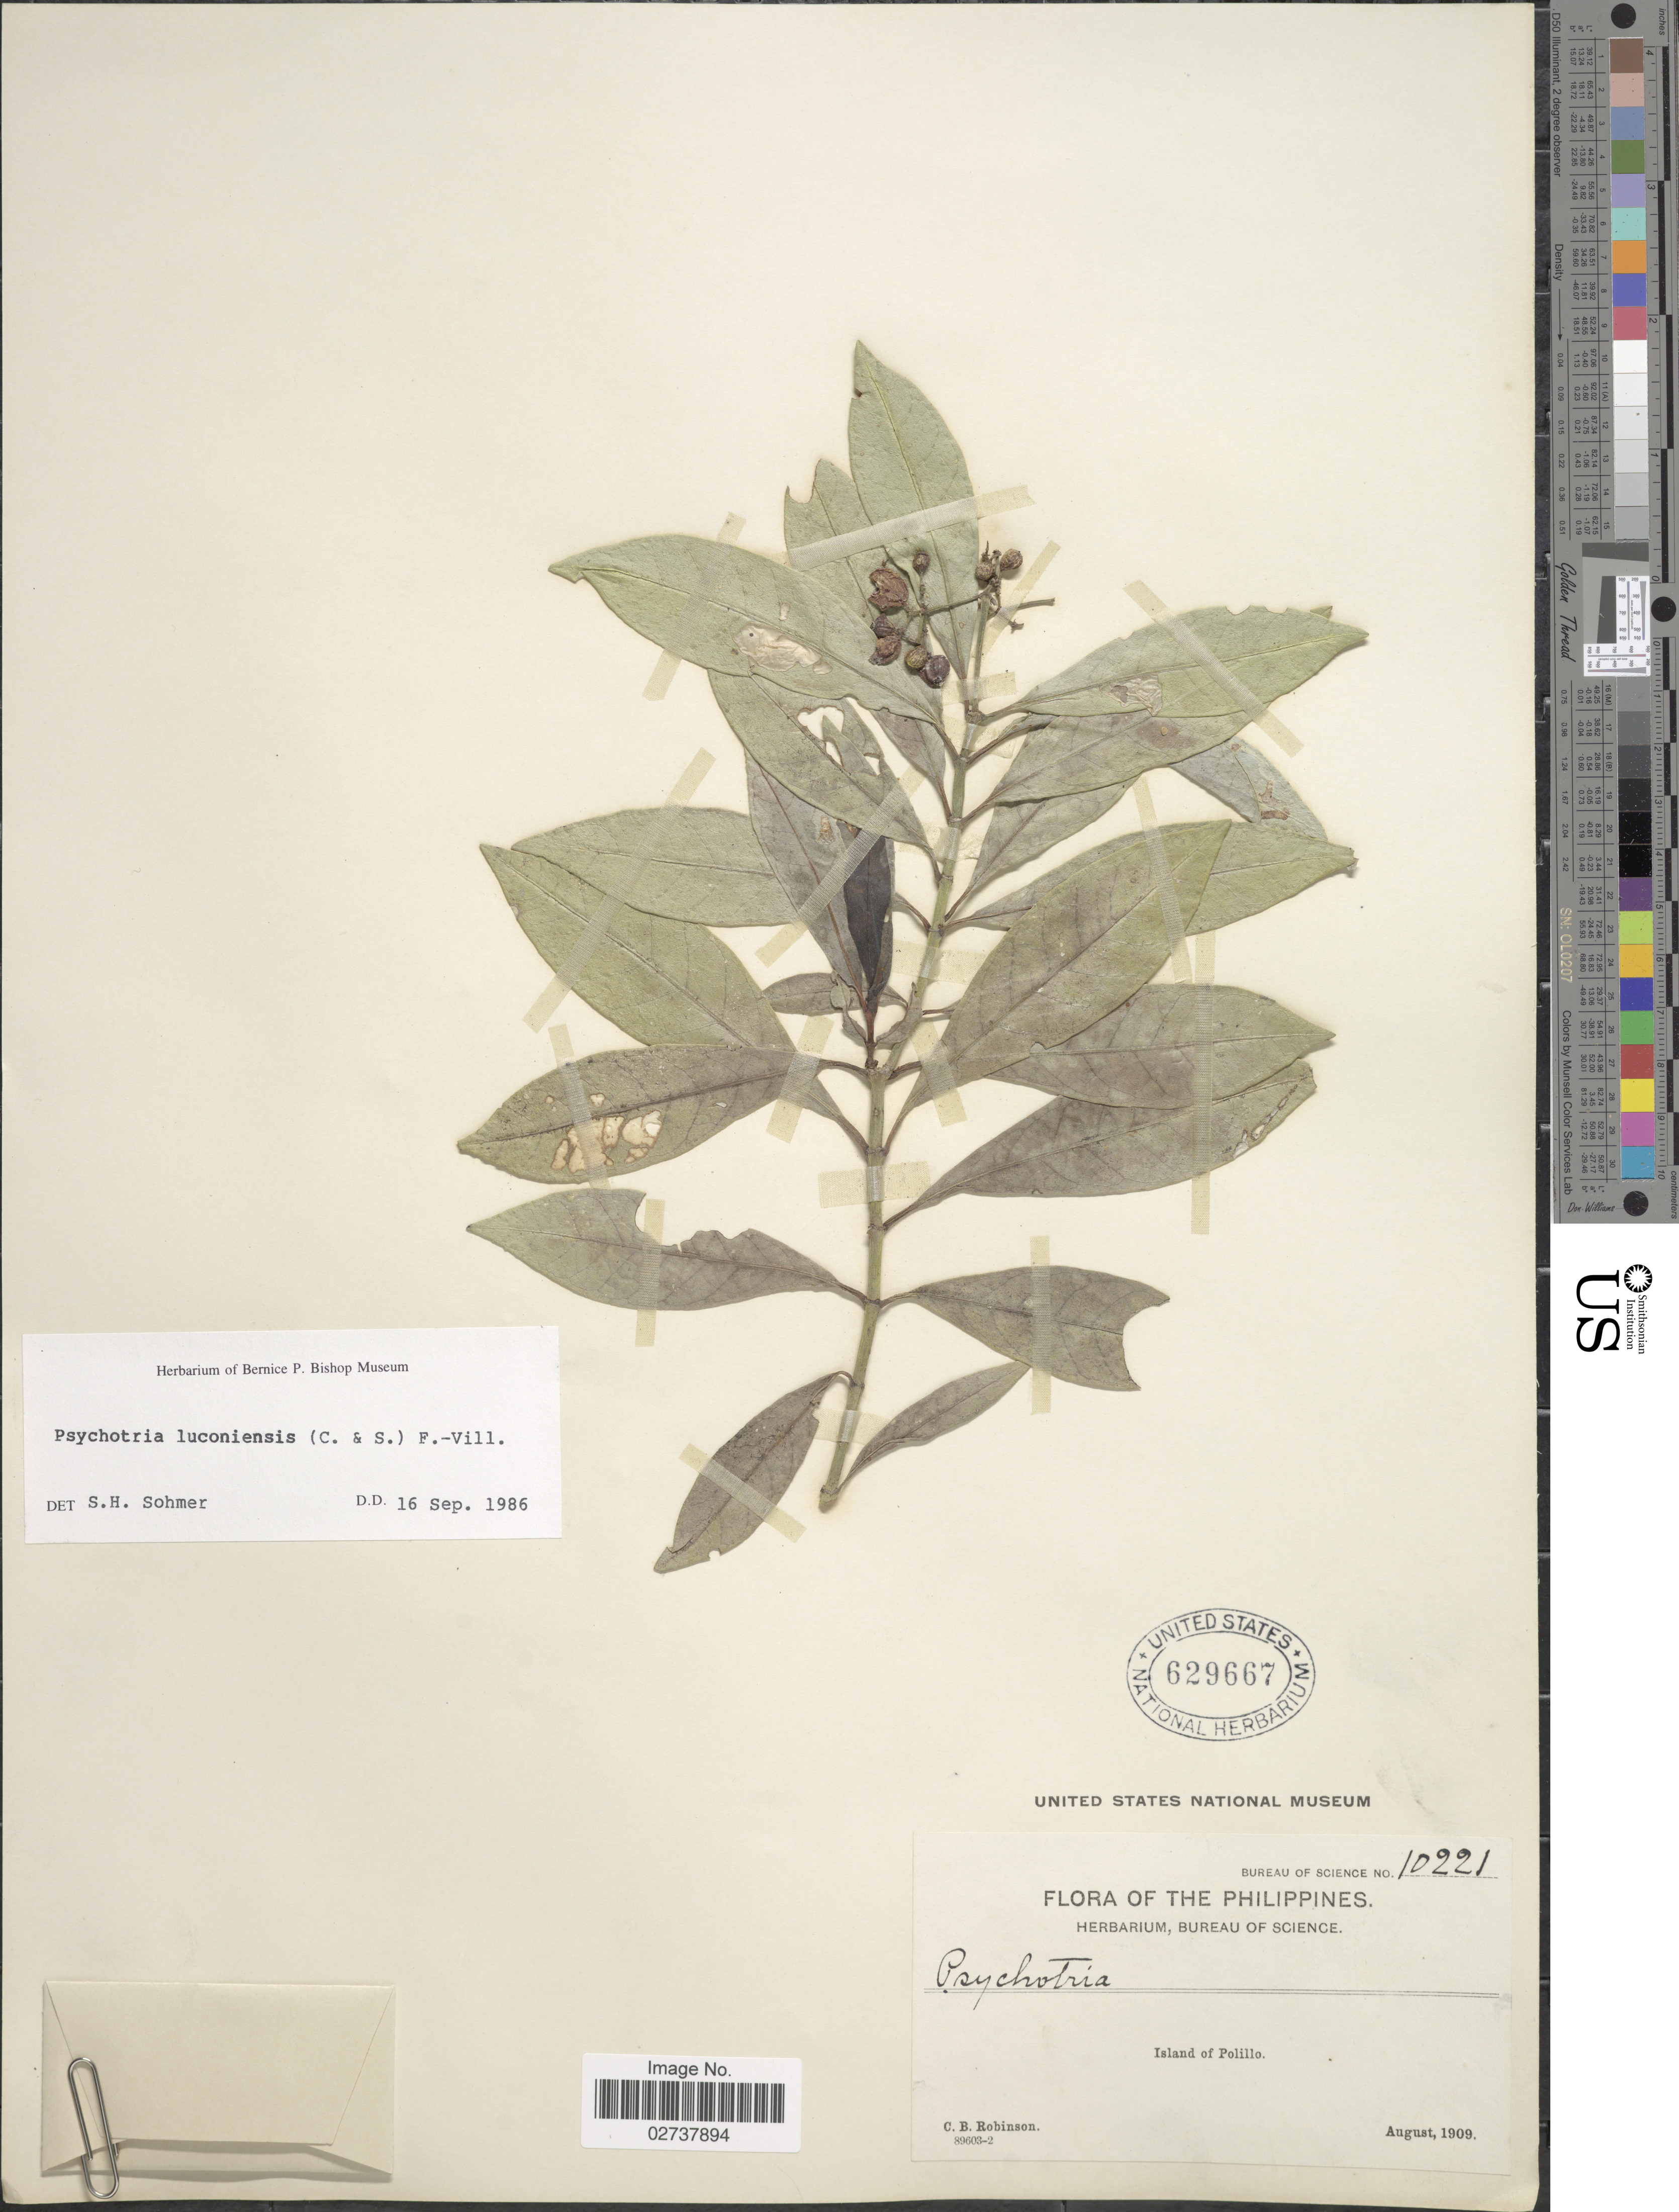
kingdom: Plantae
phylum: Tracheophyta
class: Magnoliopsida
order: Gentianales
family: Rubiaceae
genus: Psychotria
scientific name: Psychotria luzoniensis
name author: (Cham. & Schltdl.) Fern.-Vill.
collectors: C. Robinson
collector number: Bureau of Science 10221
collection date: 1909-08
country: Philippines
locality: Island of Polillo.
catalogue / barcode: US 629667